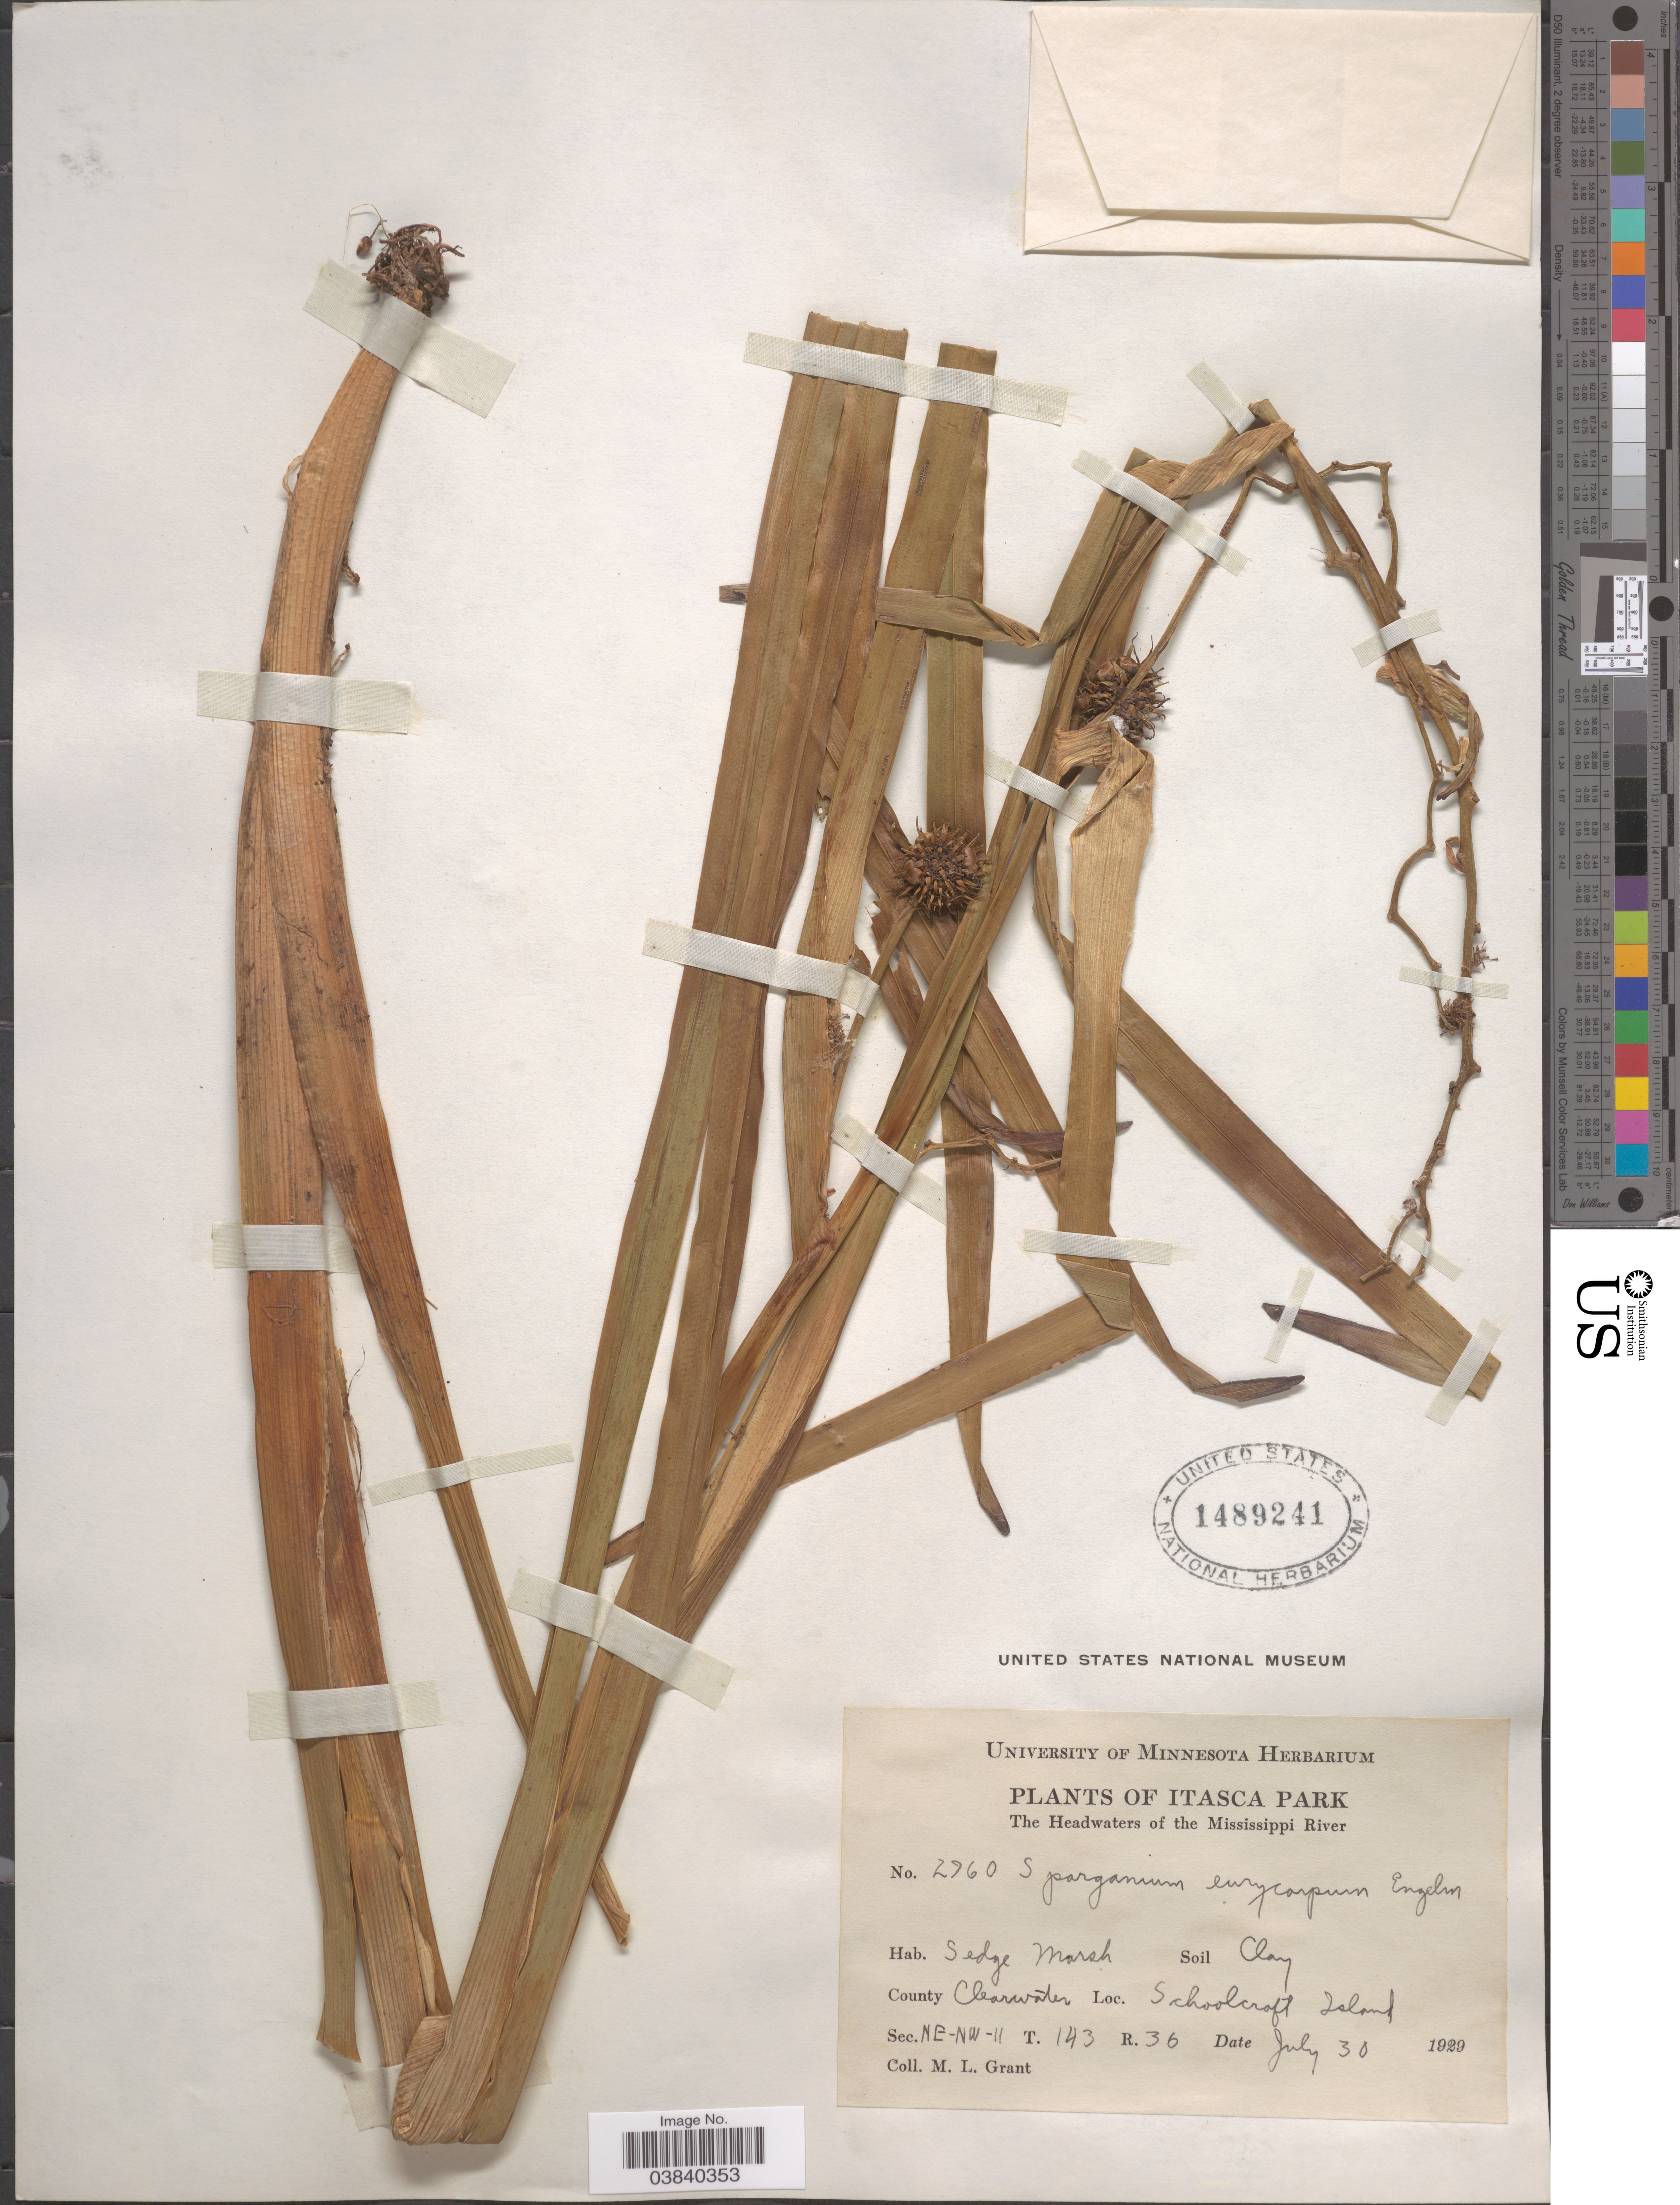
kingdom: Plantae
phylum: Tracheophyta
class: Liliopsida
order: Poales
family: Typhaceae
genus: Sparganium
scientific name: Sparganium eurycarpum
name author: Engelm.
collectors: M. L. Grant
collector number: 2760*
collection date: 1929-07-30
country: United States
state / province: Minnesota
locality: Itasca Park. The Headwaters of the Mississippi River. County Clearwater. Shoolcroft Island. Sec. NE-NW-11 T. 143 R.36.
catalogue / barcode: US 1489241